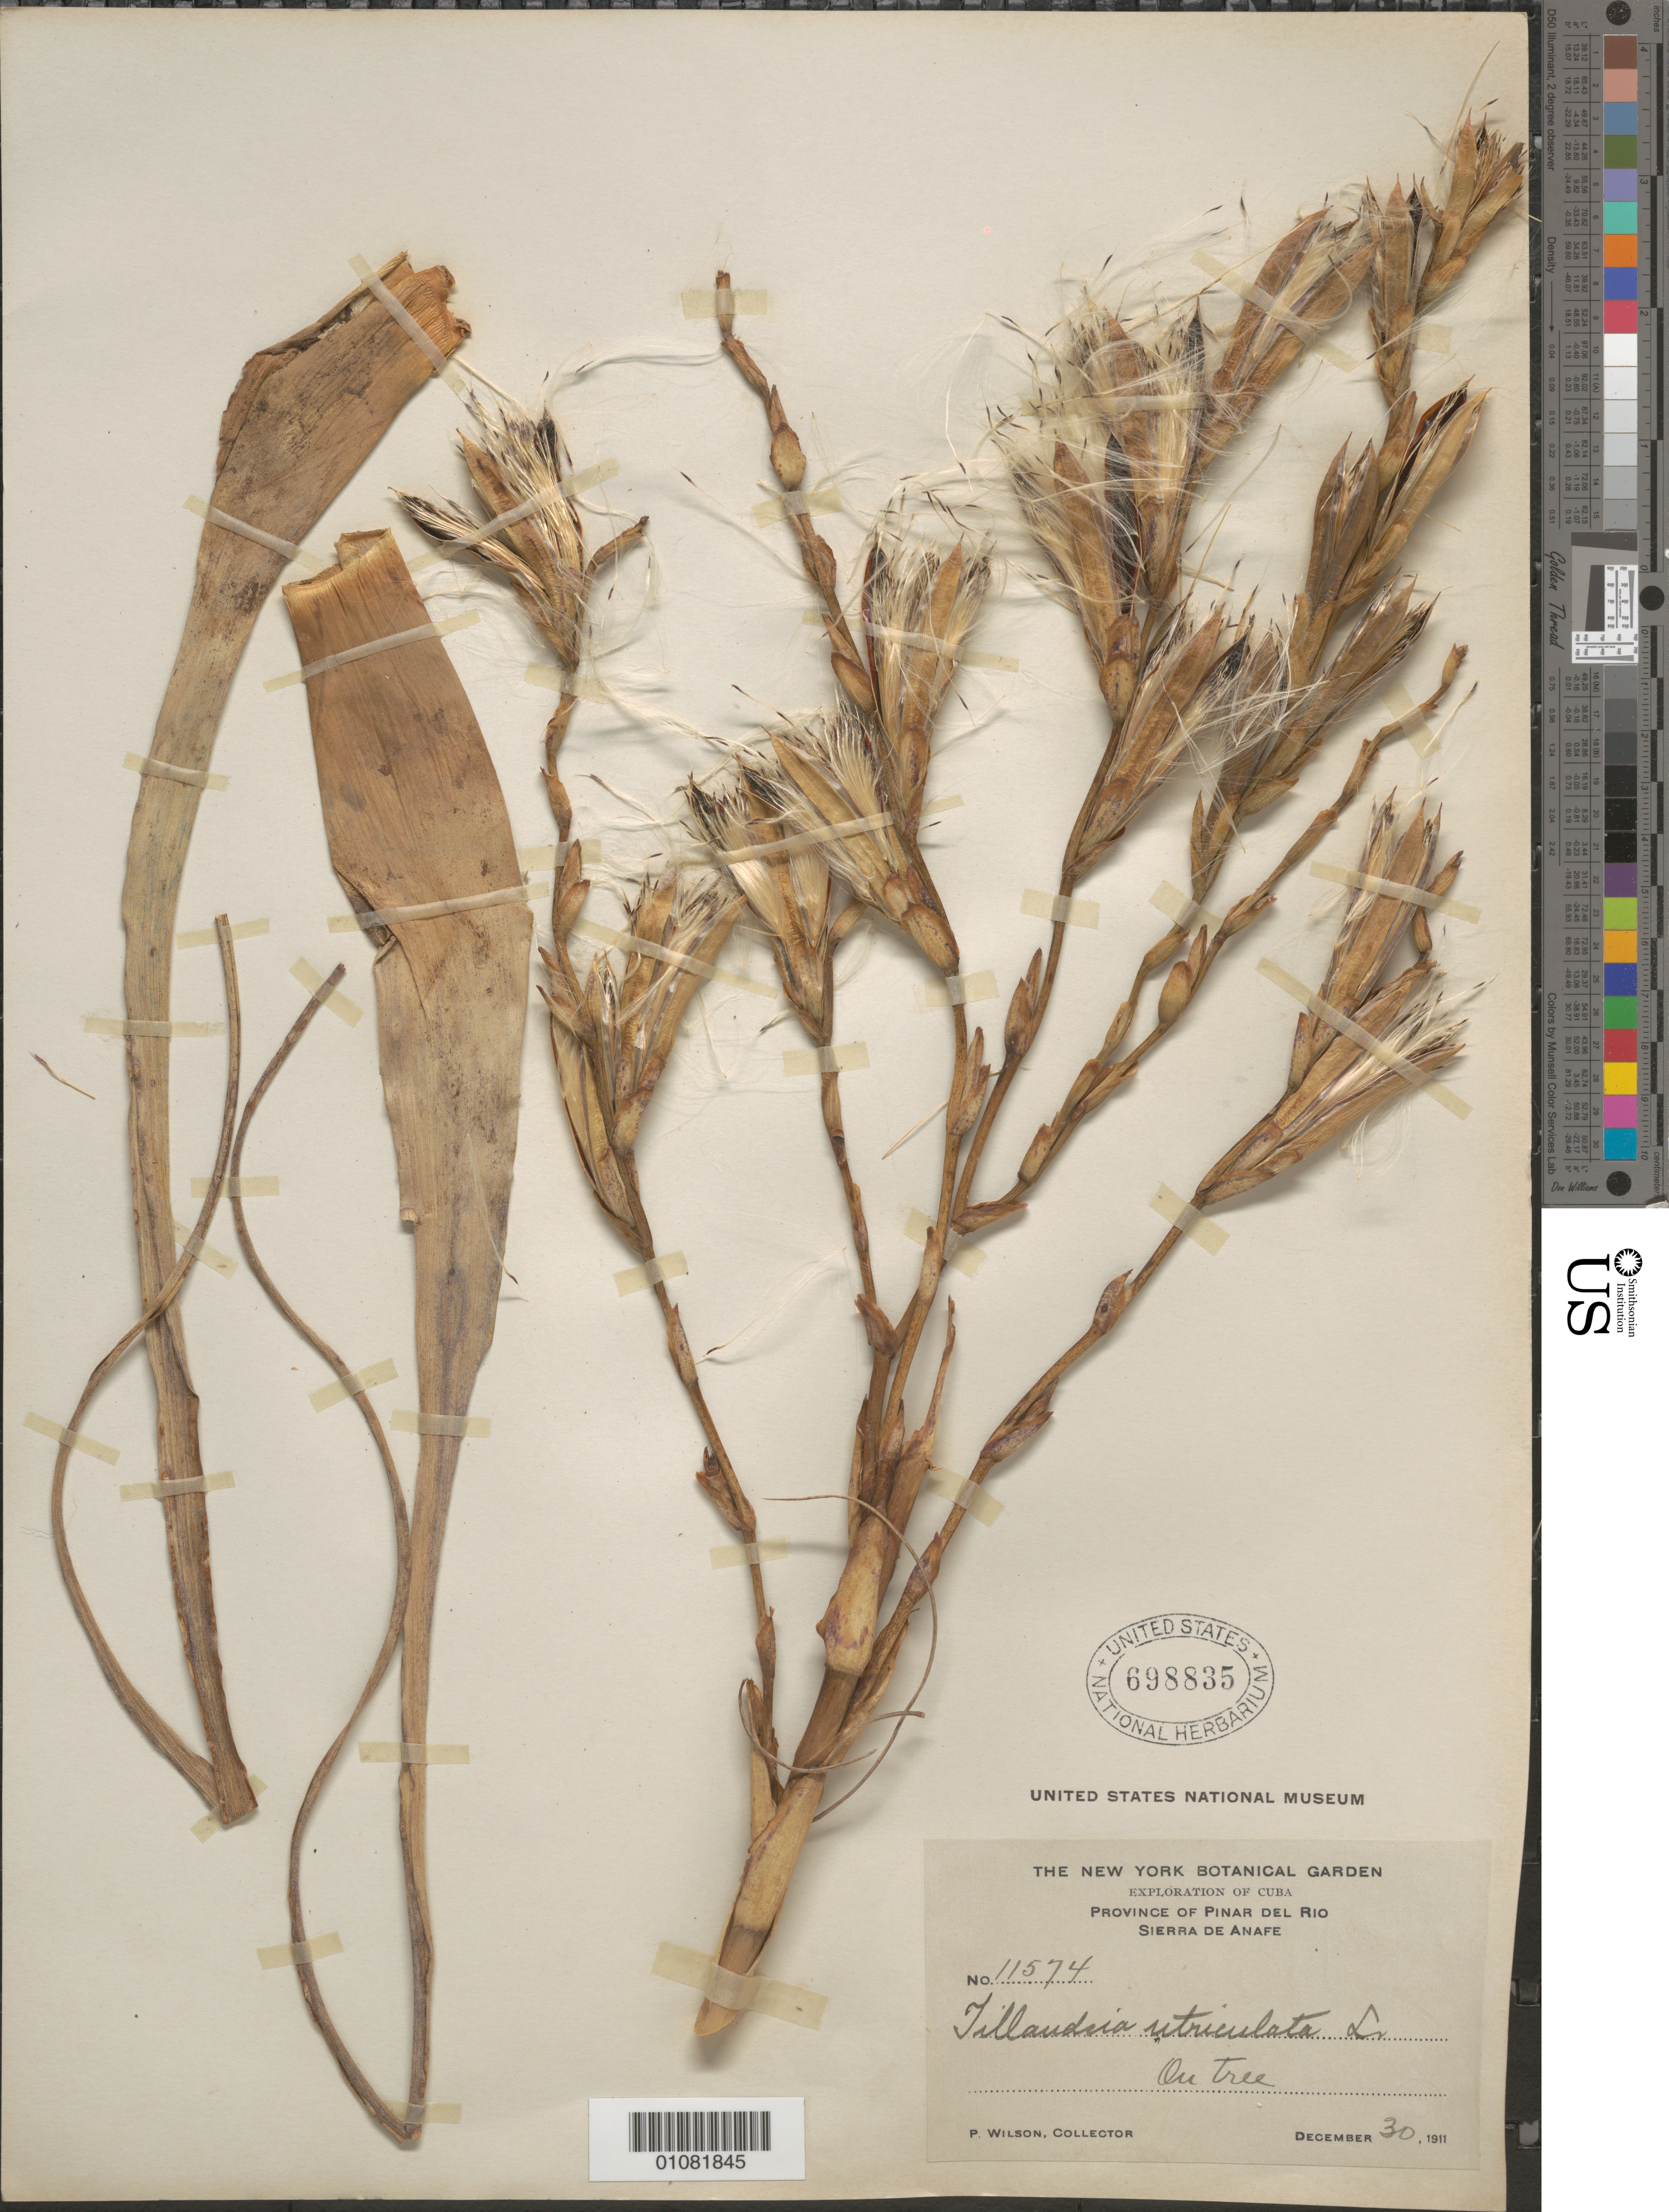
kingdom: Plantae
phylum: Tracheophyta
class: Liliopsida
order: Poales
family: Bromeliaceae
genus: Tillandsia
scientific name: Tillandsia utriculata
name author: L.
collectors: P. Wilson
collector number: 11574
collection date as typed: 30 Dec 1911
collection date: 1911-12-30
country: Cuba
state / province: Pinar del Rio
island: Cuba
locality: Sierra de Anafe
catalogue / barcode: US 698835